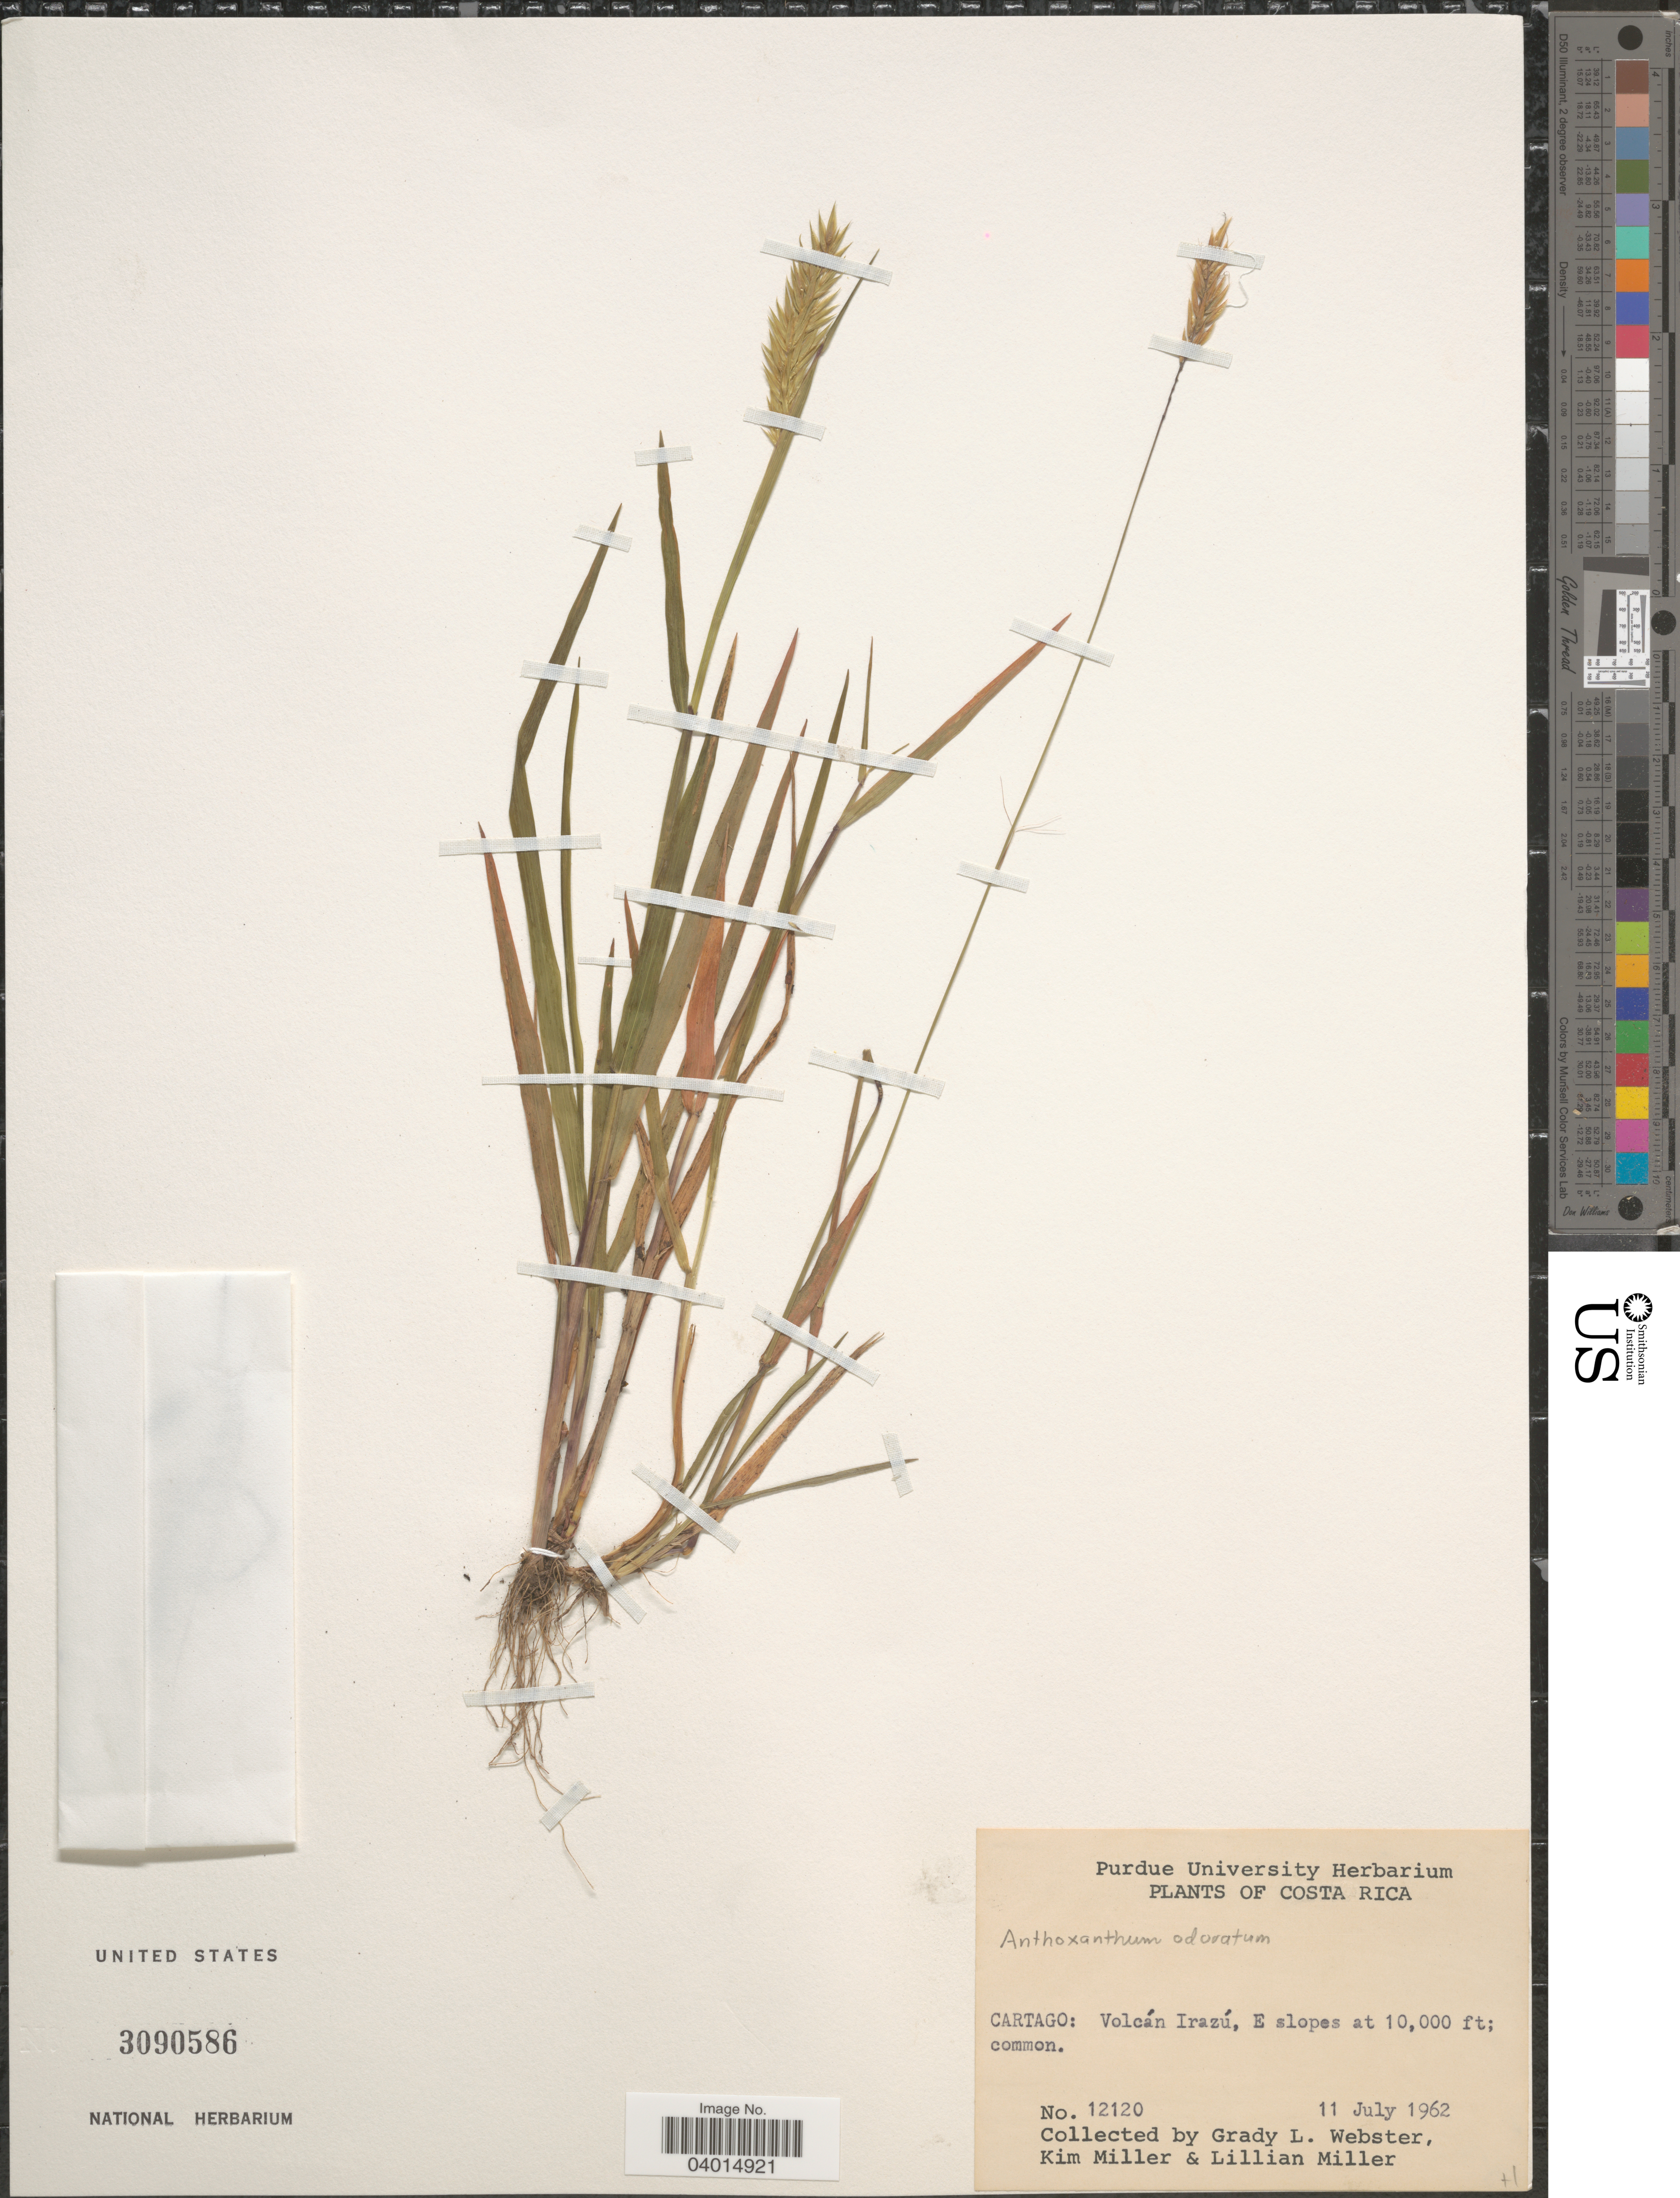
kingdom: Plantae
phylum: Tracheophyta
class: Liliopsida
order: Poales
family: Poaceae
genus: Anthoxanthum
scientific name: Anthoxanthum odoratum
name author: L.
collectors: G. L. Webster, K. Miller & L. Miller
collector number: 12120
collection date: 1962-07-11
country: Costa Rica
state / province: Cartago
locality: Volcán Irazú, E slopes.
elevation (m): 3048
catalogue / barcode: US 3090586